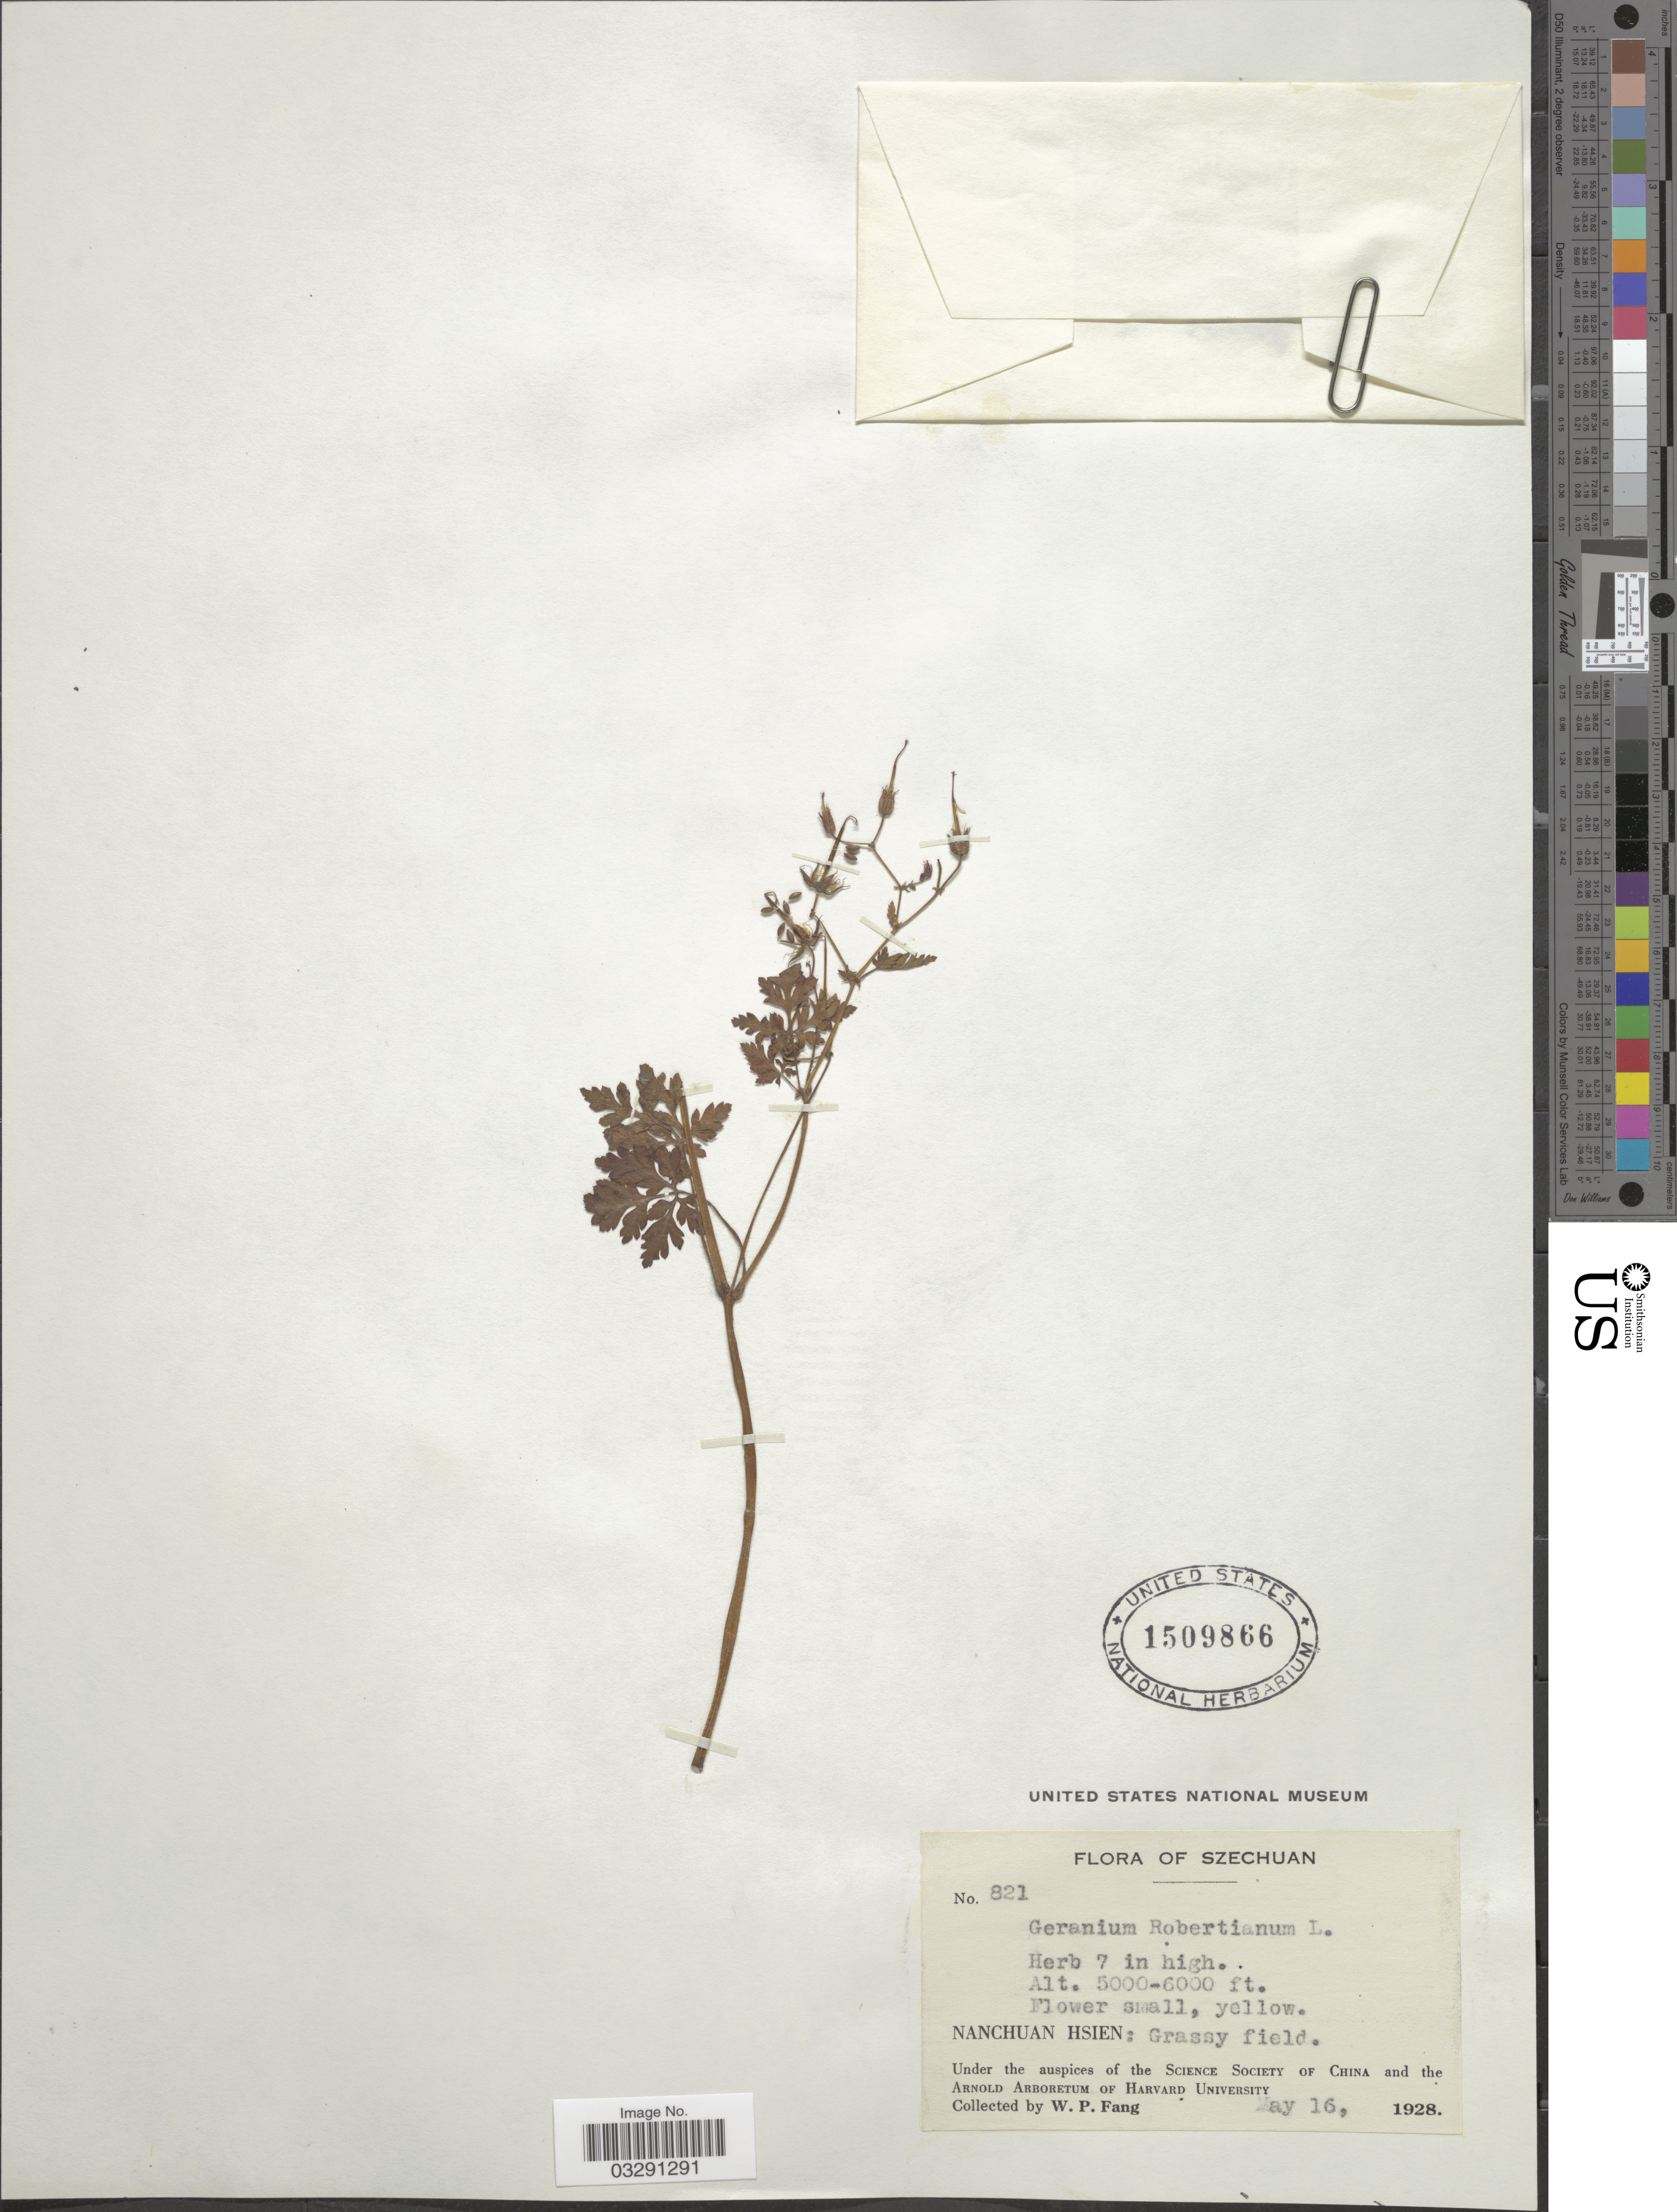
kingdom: Plantae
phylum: Tracheophyta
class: Magnoliopsida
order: Geraniales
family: Geraniaceae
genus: Geranium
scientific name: Geranium robertianum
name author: L.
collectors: W. P. Fang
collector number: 821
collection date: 1928-05-16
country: China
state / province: Sichuan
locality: Szechuan, Nanchuan Hsien: Grassy field.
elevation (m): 1524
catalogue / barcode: US 1509866